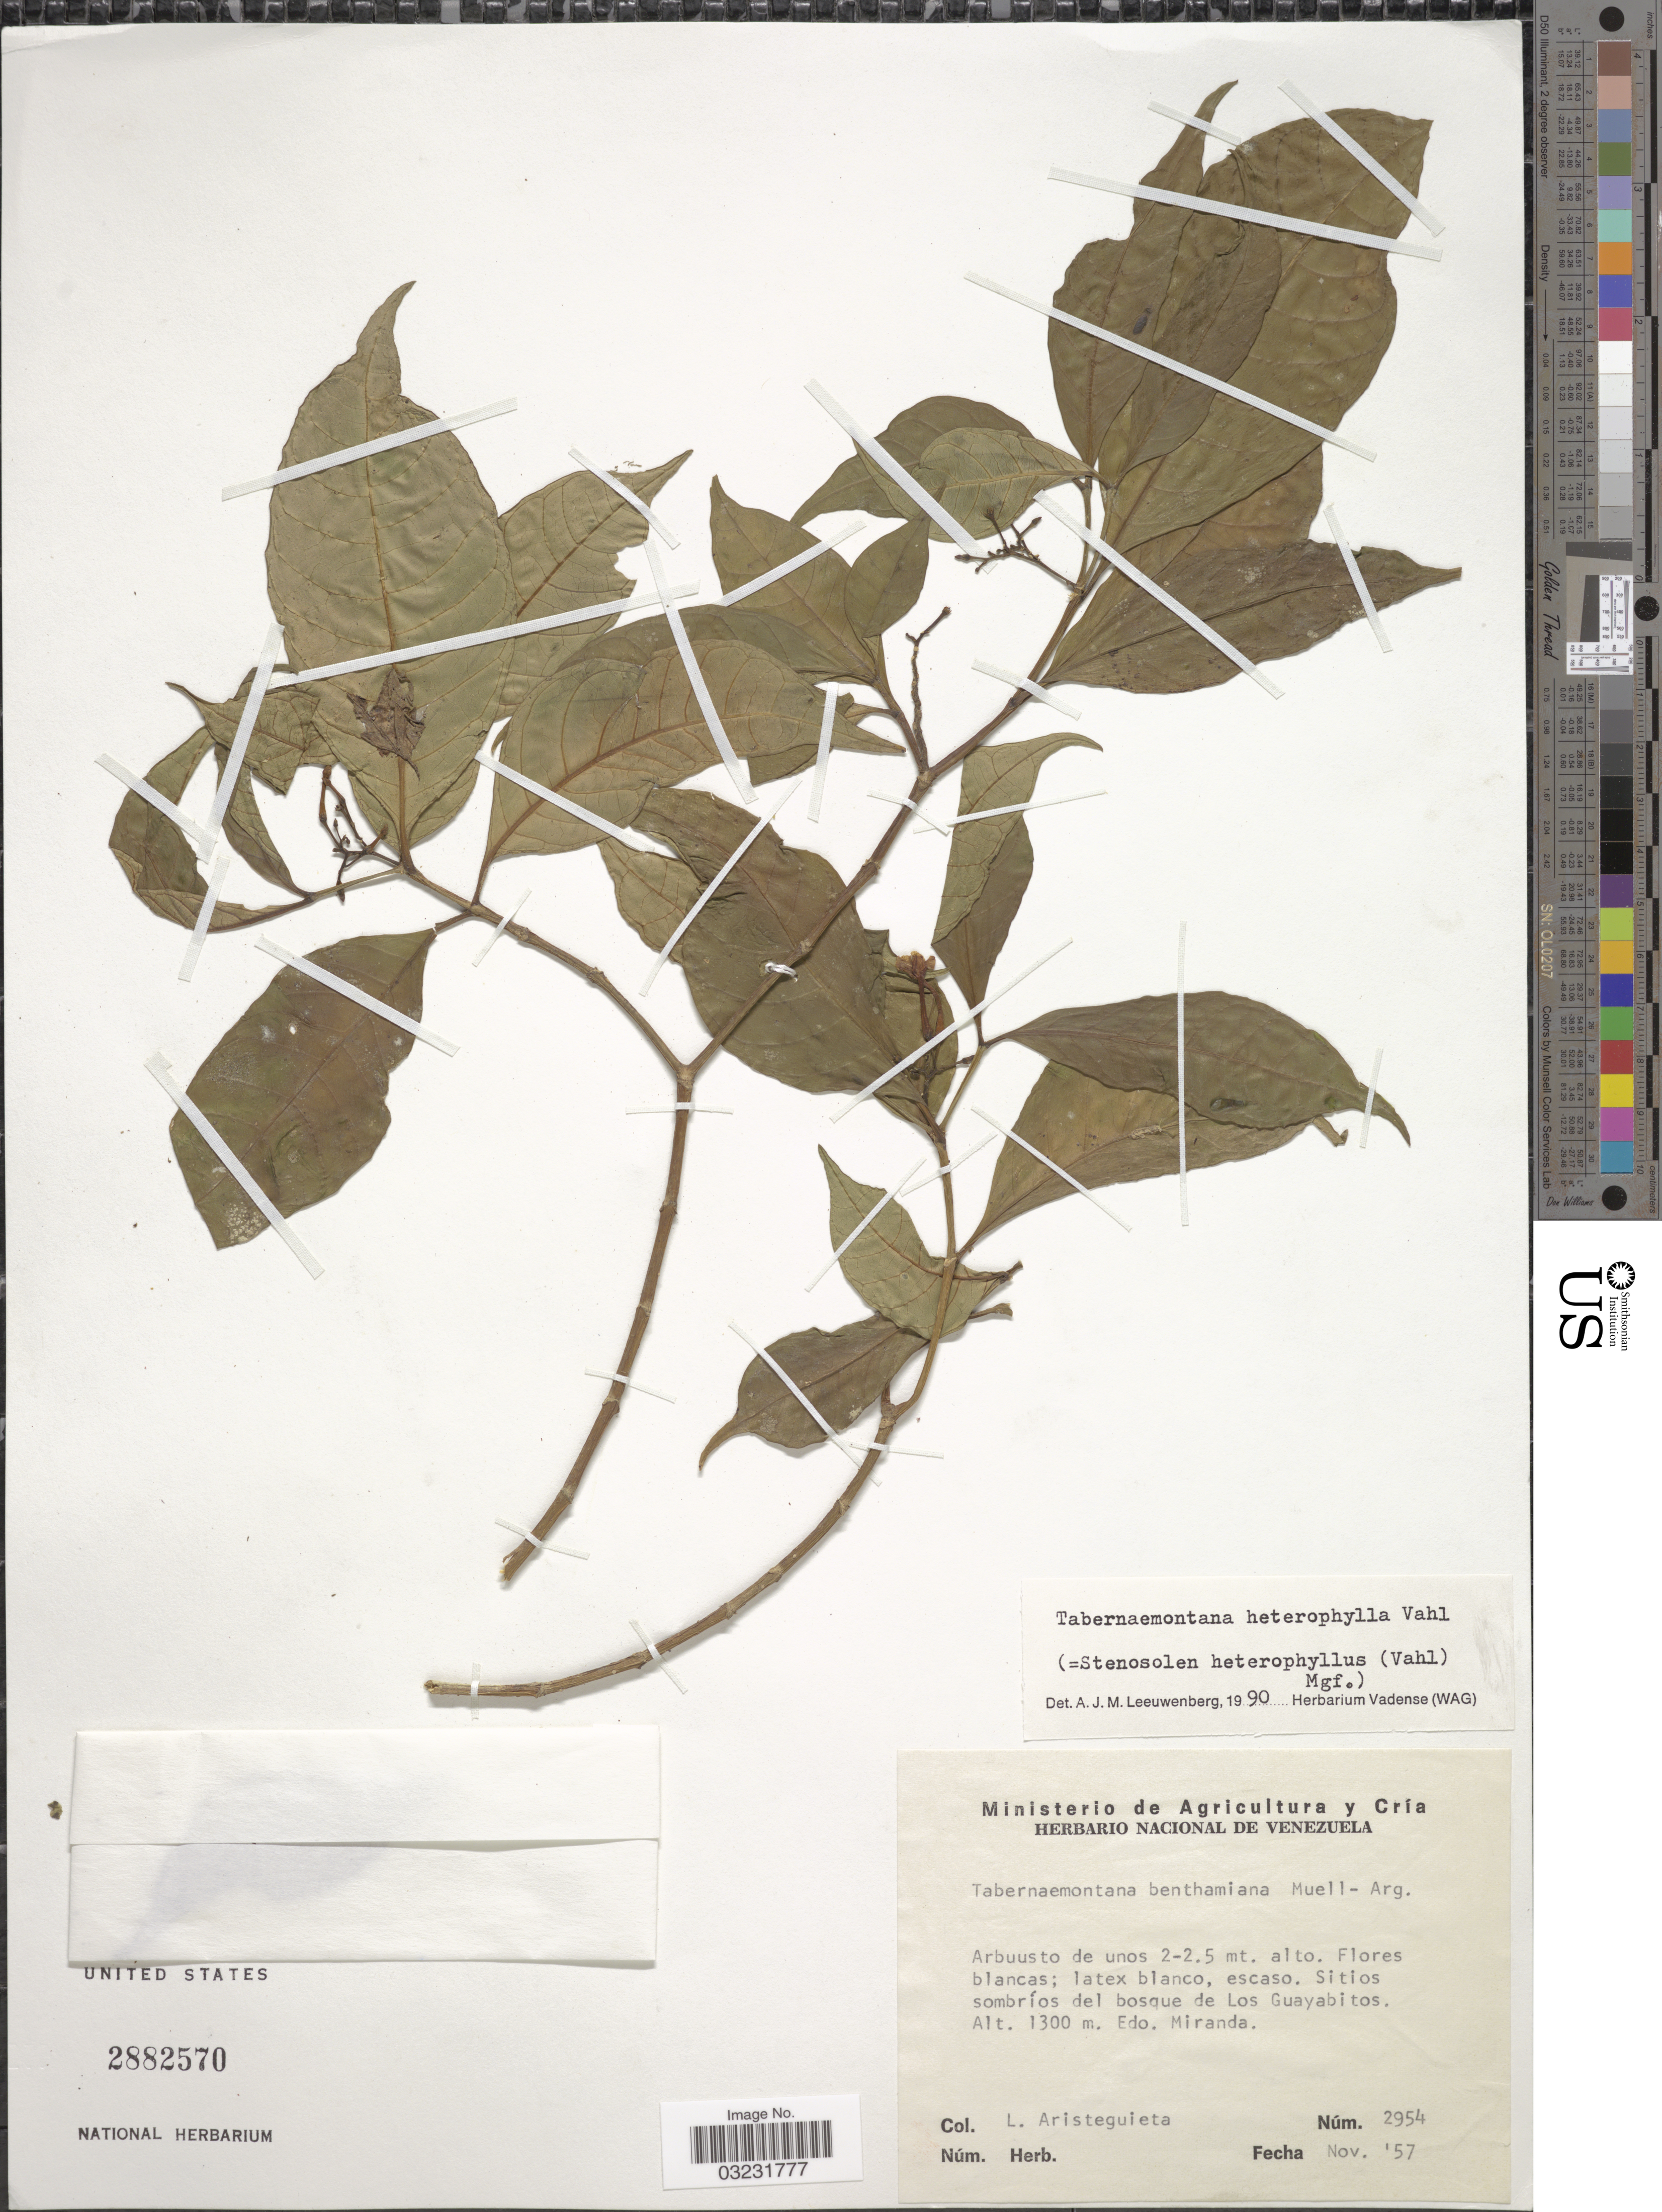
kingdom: Plantae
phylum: Tracheophyta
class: Magnoliopsida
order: Gentianales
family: Apocynaceae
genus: Tabernaemontana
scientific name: Tabernaemontana heterophylla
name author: Vahl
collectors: L. Aristeguieta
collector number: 2954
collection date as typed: Transcribed d/m/y: /11/57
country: Venezuela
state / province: Miranda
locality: Sitios sombríos del bosque de Los Guayabitos.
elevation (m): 1300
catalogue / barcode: US 2882570